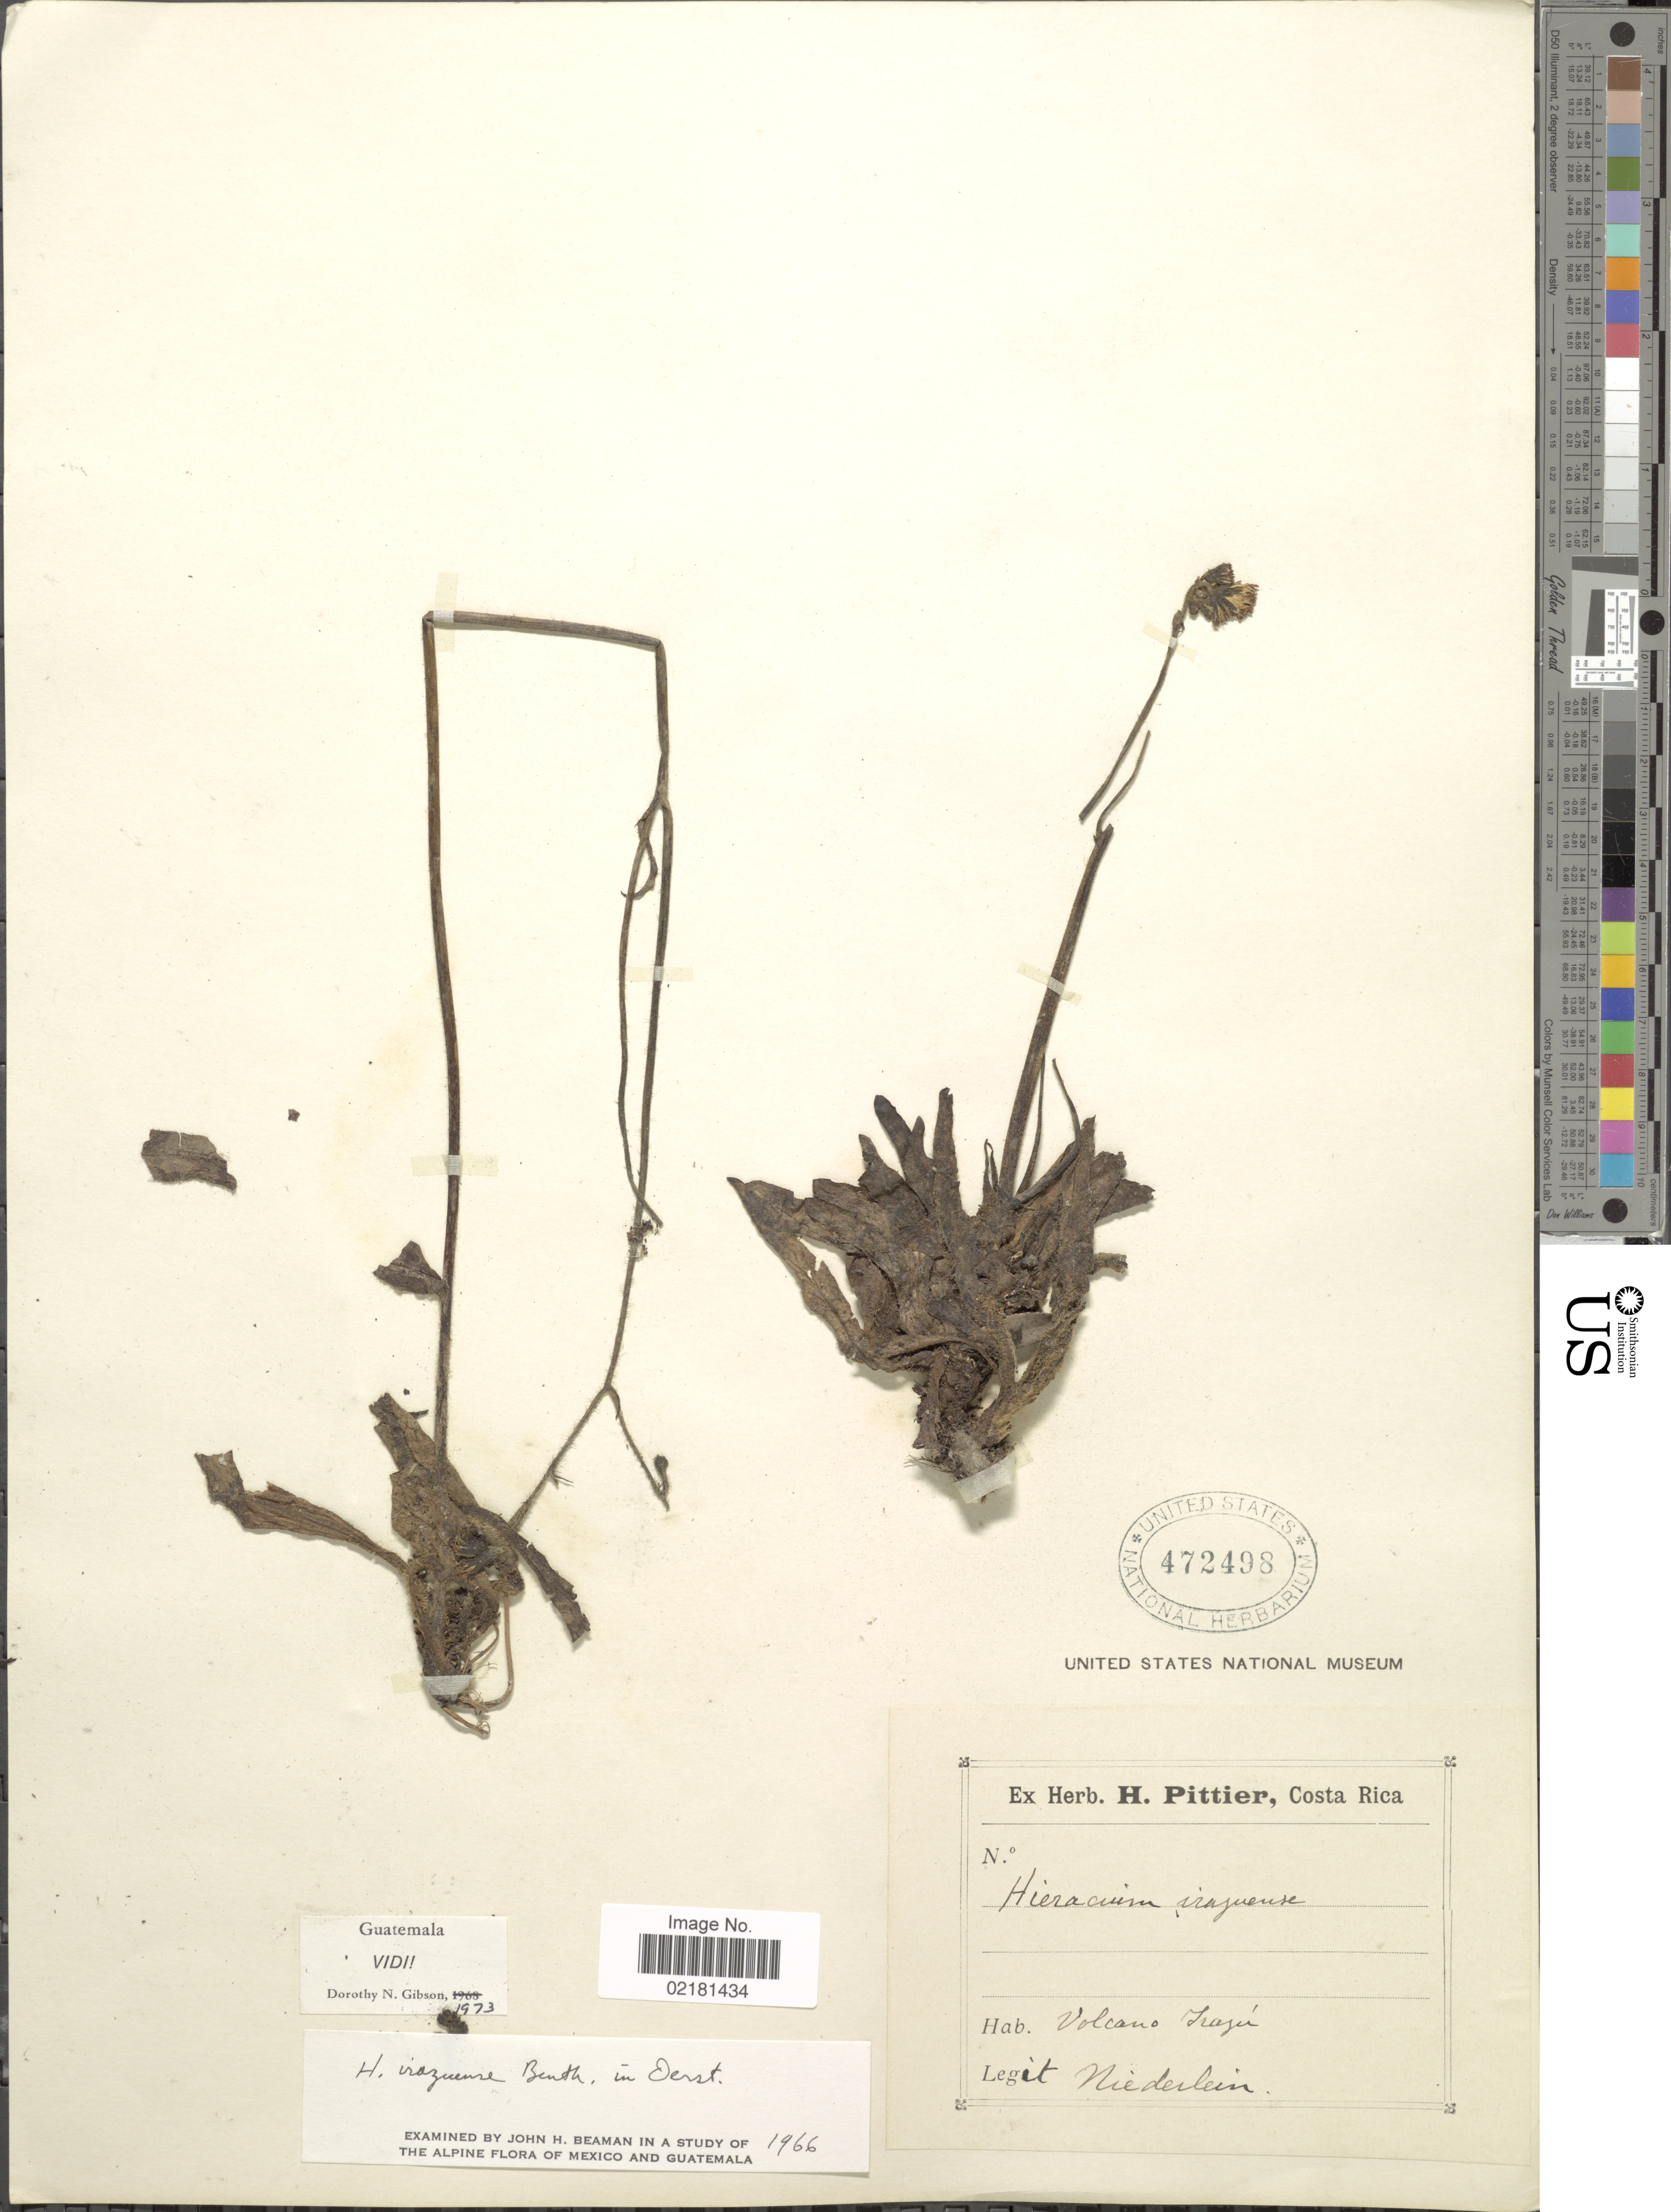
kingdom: Plantae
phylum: Tracheophyta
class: Magnoliopsida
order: Asterales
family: Asteraceae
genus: Hieracium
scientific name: Hieracium irasuense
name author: Benth.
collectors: Niederlein, --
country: Costa Rica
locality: Volcano Irazu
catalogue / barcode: US 472498